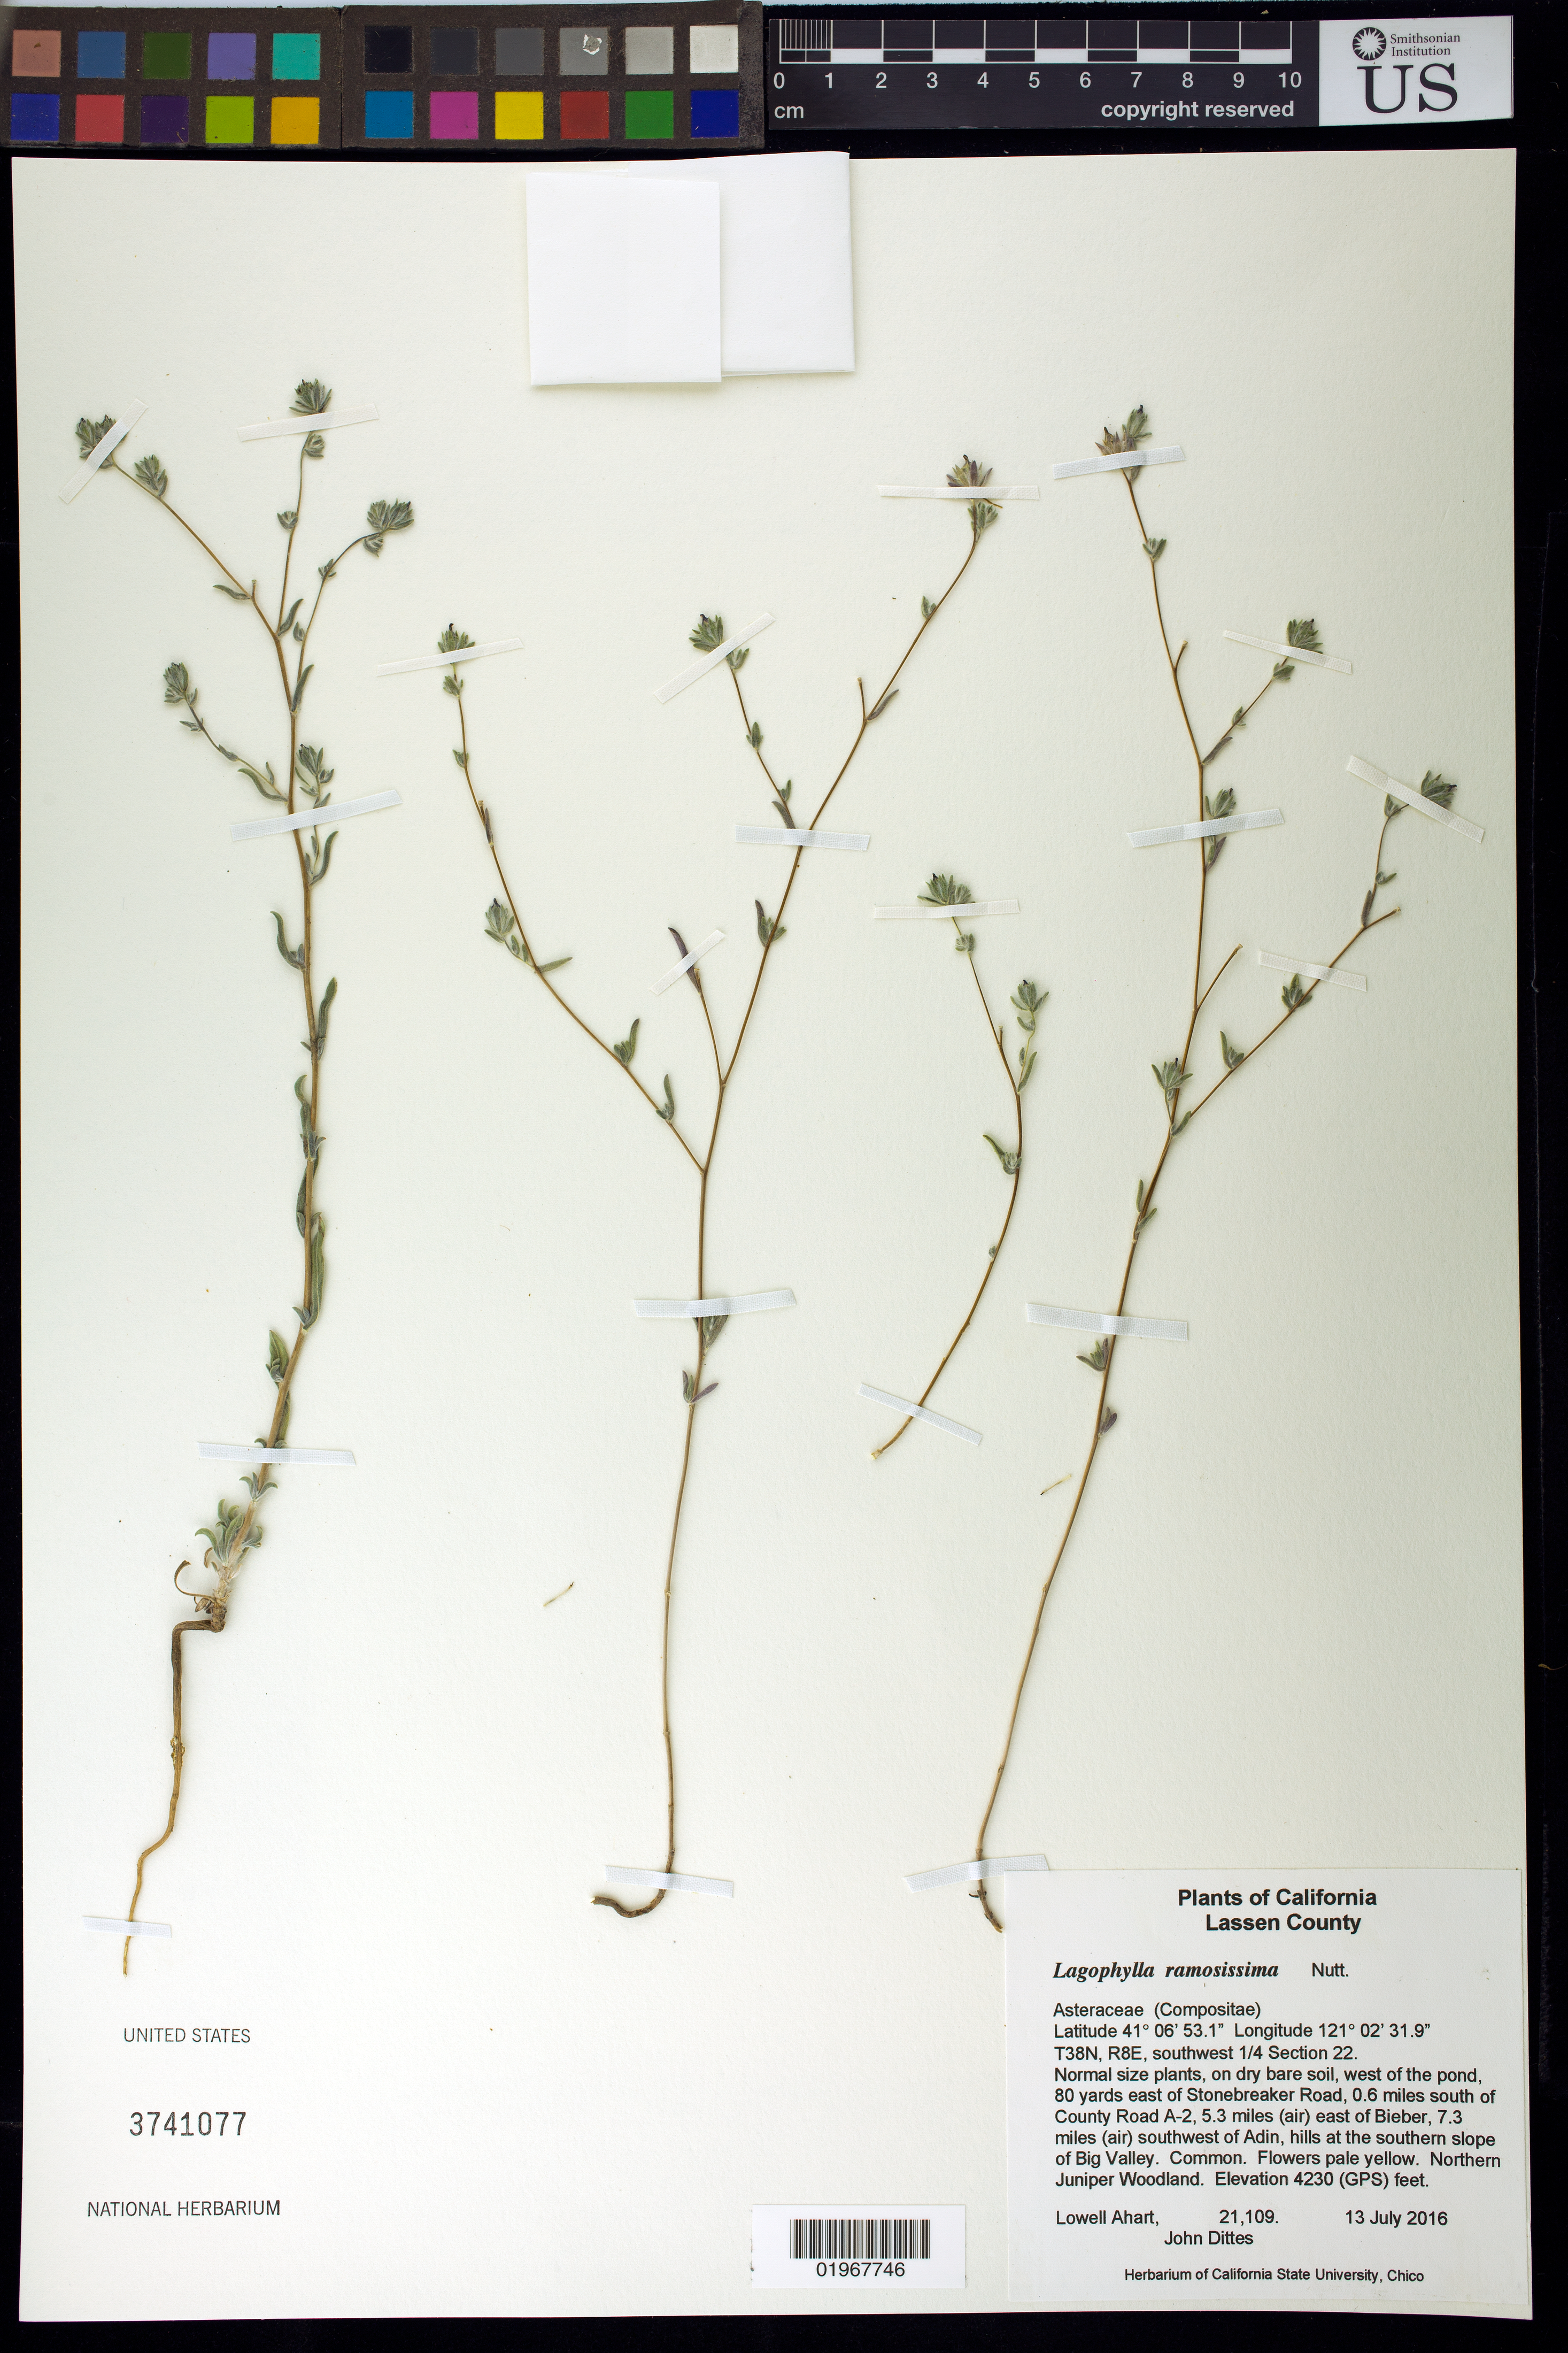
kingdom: Plantae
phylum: Tracheophyta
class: Magnoliopsida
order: Asterales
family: Asteraceae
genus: Lagophylla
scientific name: Lagophylla ramosissima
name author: Nutt.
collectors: L. Ahart & J. Dittes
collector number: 21109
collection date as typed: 13 July 2016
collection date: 2016-07-13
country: United States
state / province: California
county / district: Lassen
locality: T38N, R8E, southwest 1/4 section 22. West side of pond, 80 yards east of Stonebreaker Road, 0.6 miles south of Country Road A-2, 5.3 miles (air) east of Bieber, 7.3 miles (air) southwest of Adin, hills at the southern slope of Big Valley.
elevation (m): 1289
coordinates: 41 06 53.1, 121 02 31.9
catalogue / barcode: US 3741077